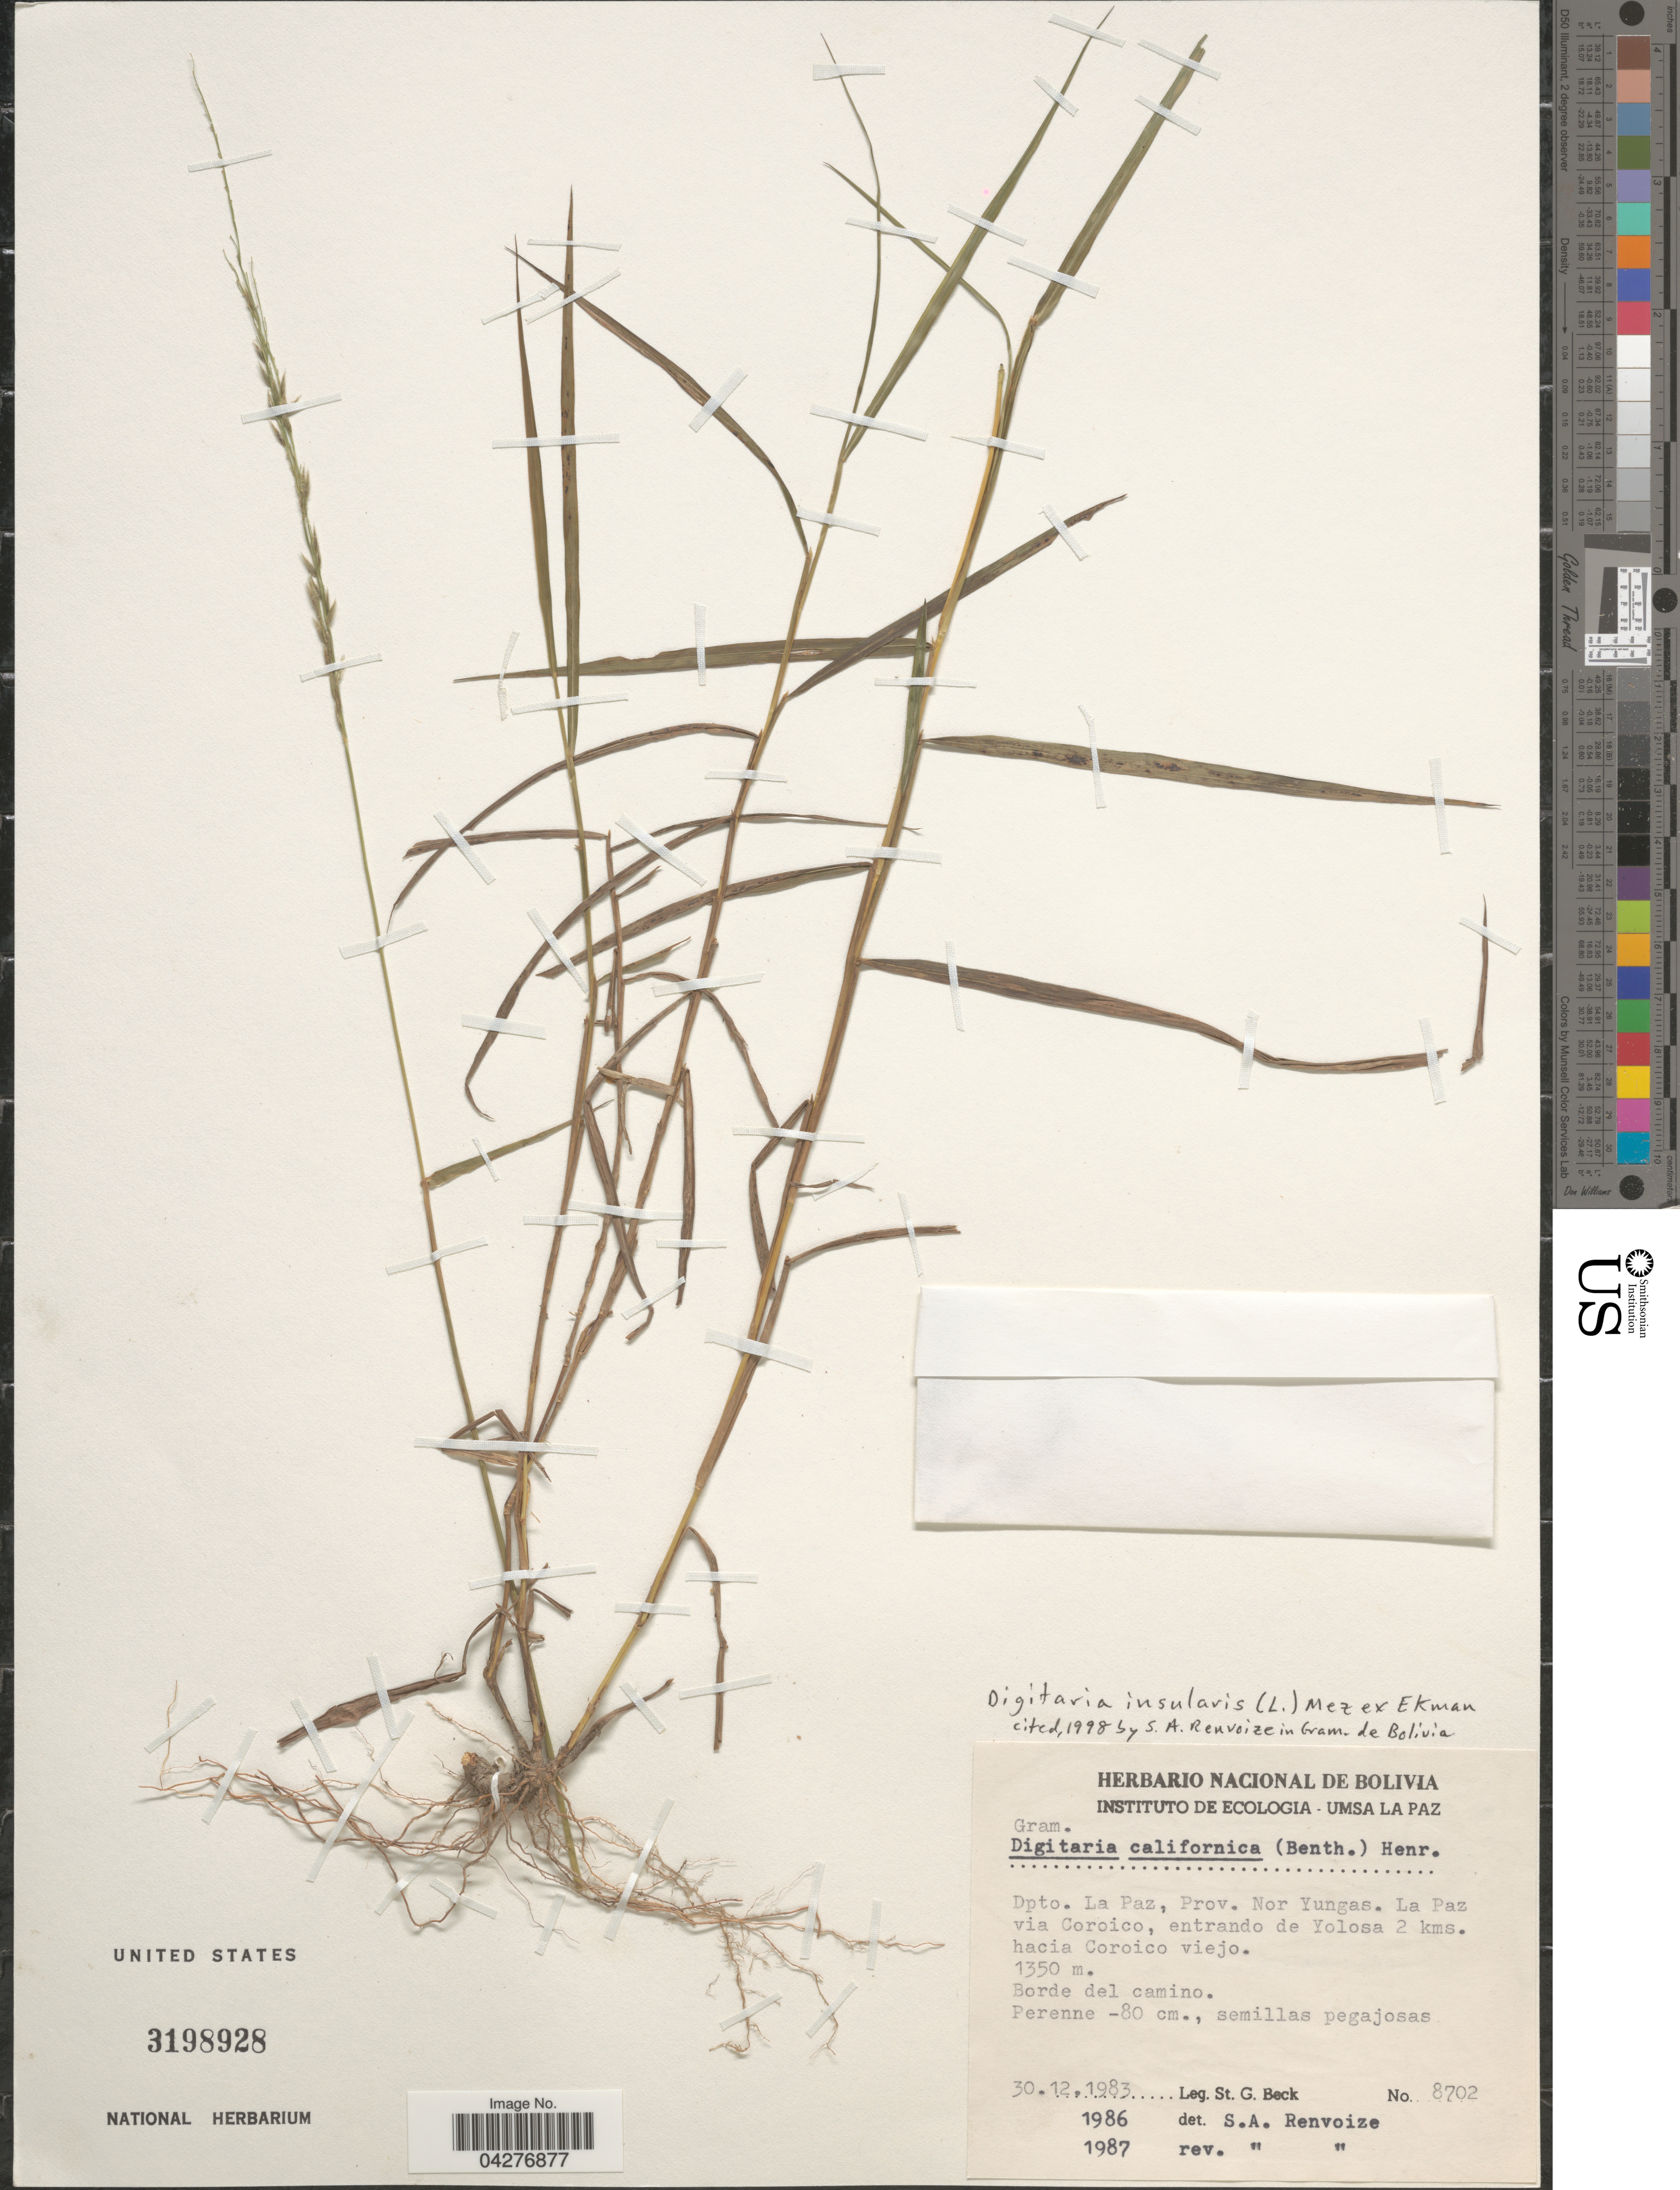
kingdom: Plantae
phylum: Tracheophyta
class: Liliopsida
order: Poales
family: Poaceae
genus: Digitaria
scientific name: Digitaria insularis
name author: (L.) Fedde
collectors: S. G. Beck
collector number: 8702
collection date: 1983-12-30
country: Bolivia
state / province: La Paz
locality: Dpto. La Paz, Prov. Nor Yungas. La Paz via Coroico, entrando de Yolosa 2 kms. hacia Coroico viejo.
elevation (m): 1350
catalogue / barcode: US 3198928